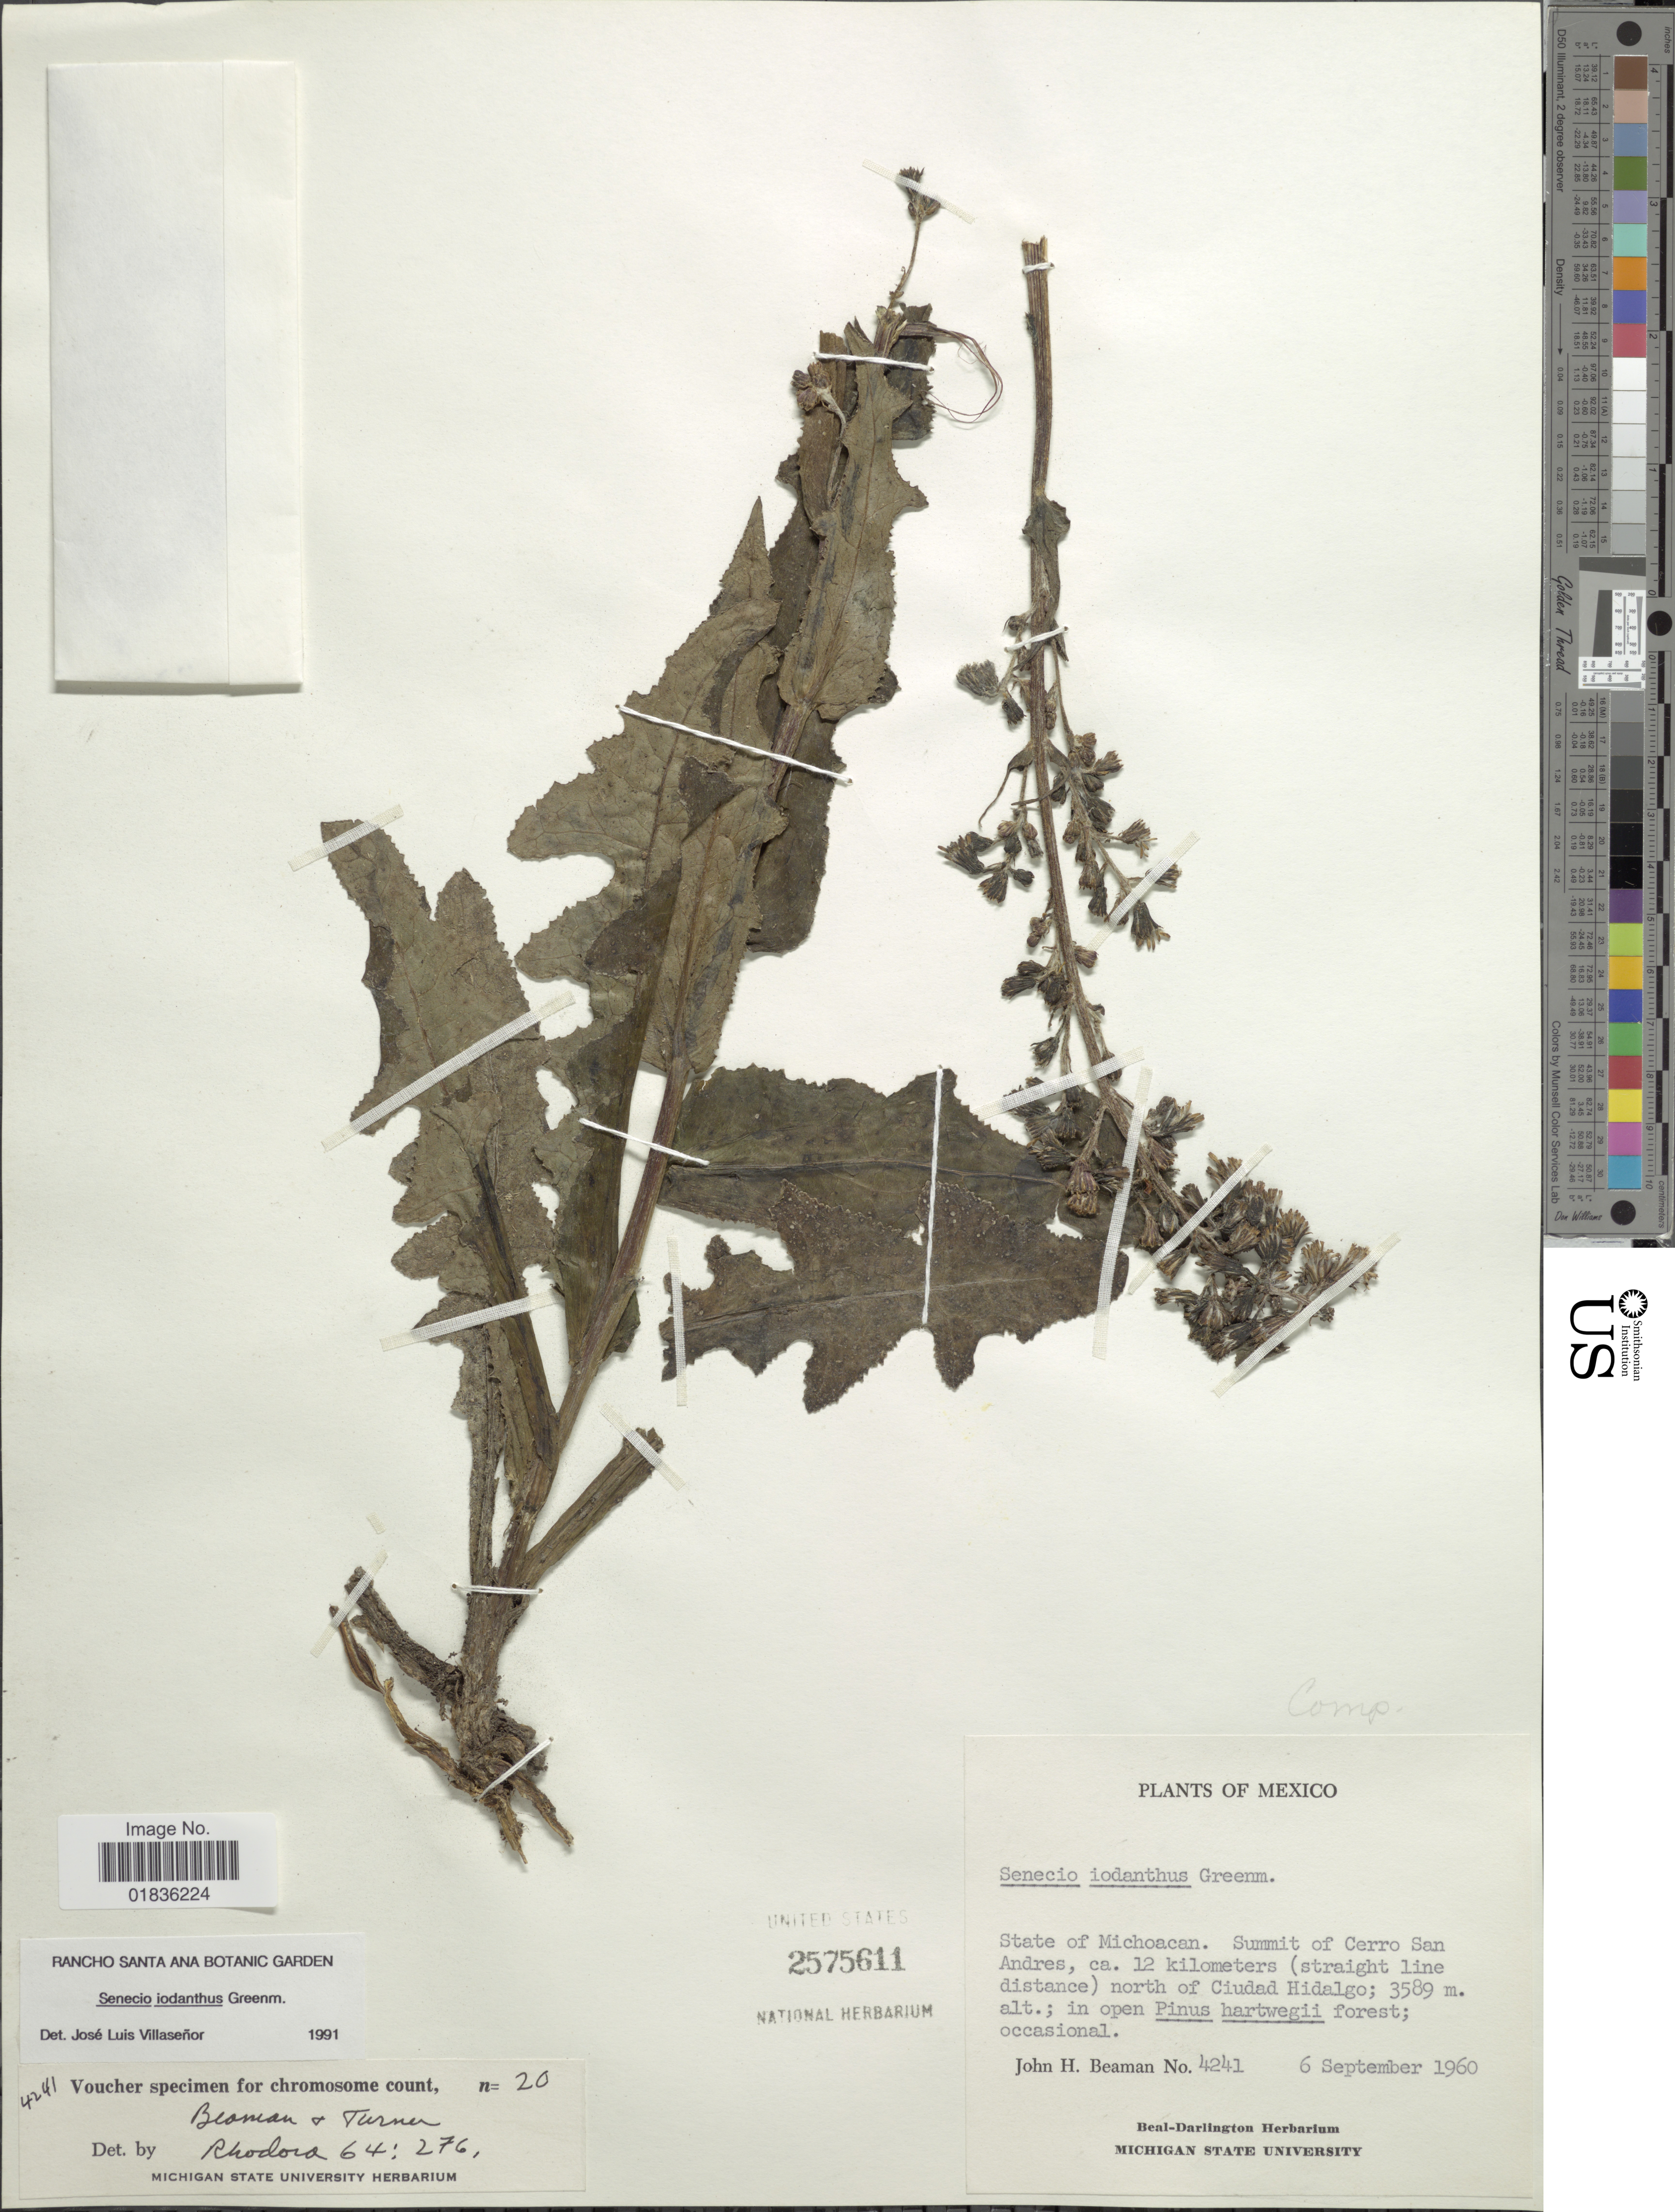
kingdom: Plantae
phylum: Tracheophyta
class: Magnoliopsida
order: Asterales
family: Asteraceae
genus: Senecio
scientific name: Senecio iodanthus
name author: Greenm.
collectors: J. H. Beaman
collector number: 4241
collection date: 1960-09-06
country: Mexico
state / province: Michoacán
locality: Summit of Cerro San Andres, ca. 12 kilometers (straight line distance) north of Ciudad Hidalgo.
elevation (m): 3589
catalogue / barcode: US 2575611